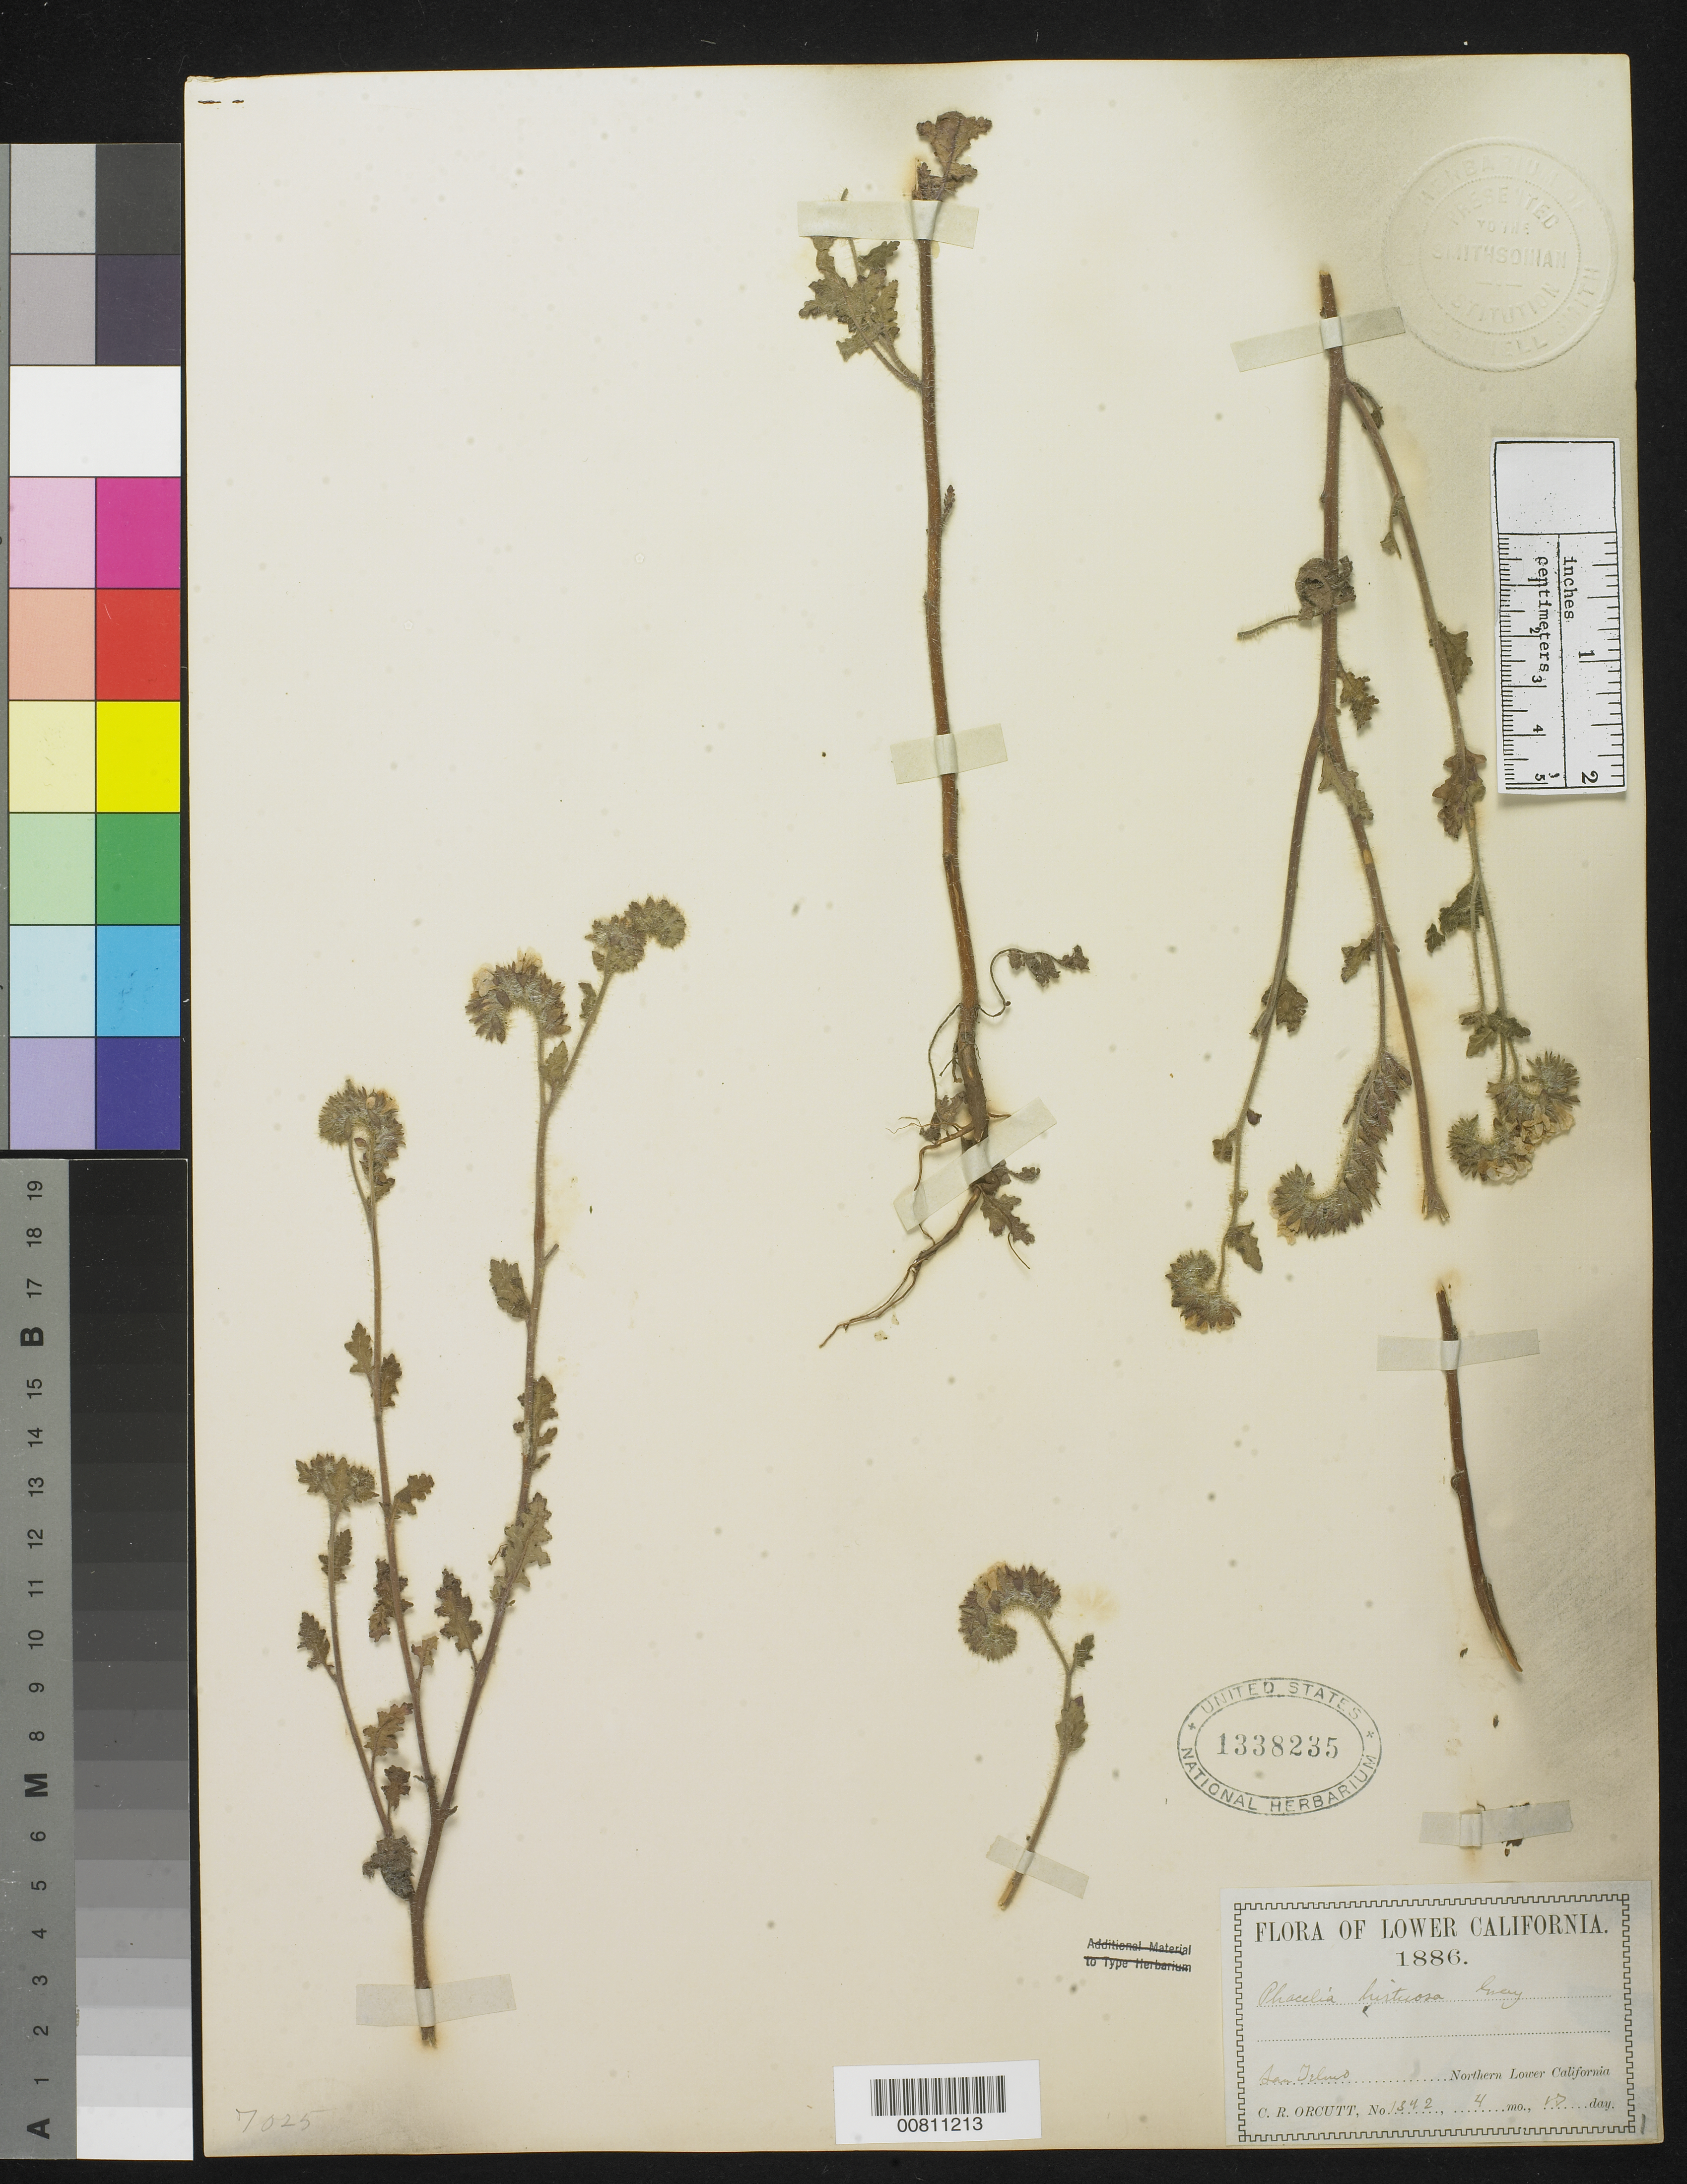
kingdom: Plantae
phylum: Tracheophyta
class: Magnoliopsida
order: Boraginales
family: Hydrophyllaceae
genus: Phacelia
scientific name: Phacelia hirtuosa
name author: A. Gray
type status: Type Collection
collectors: C. R. Orcutt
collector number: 1342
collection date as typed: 17 Apr 1886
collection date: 1886-04-17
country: Mexico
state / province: Baja California Norte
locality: San Telmo, Northern Lower California.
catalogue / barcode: US 1338235